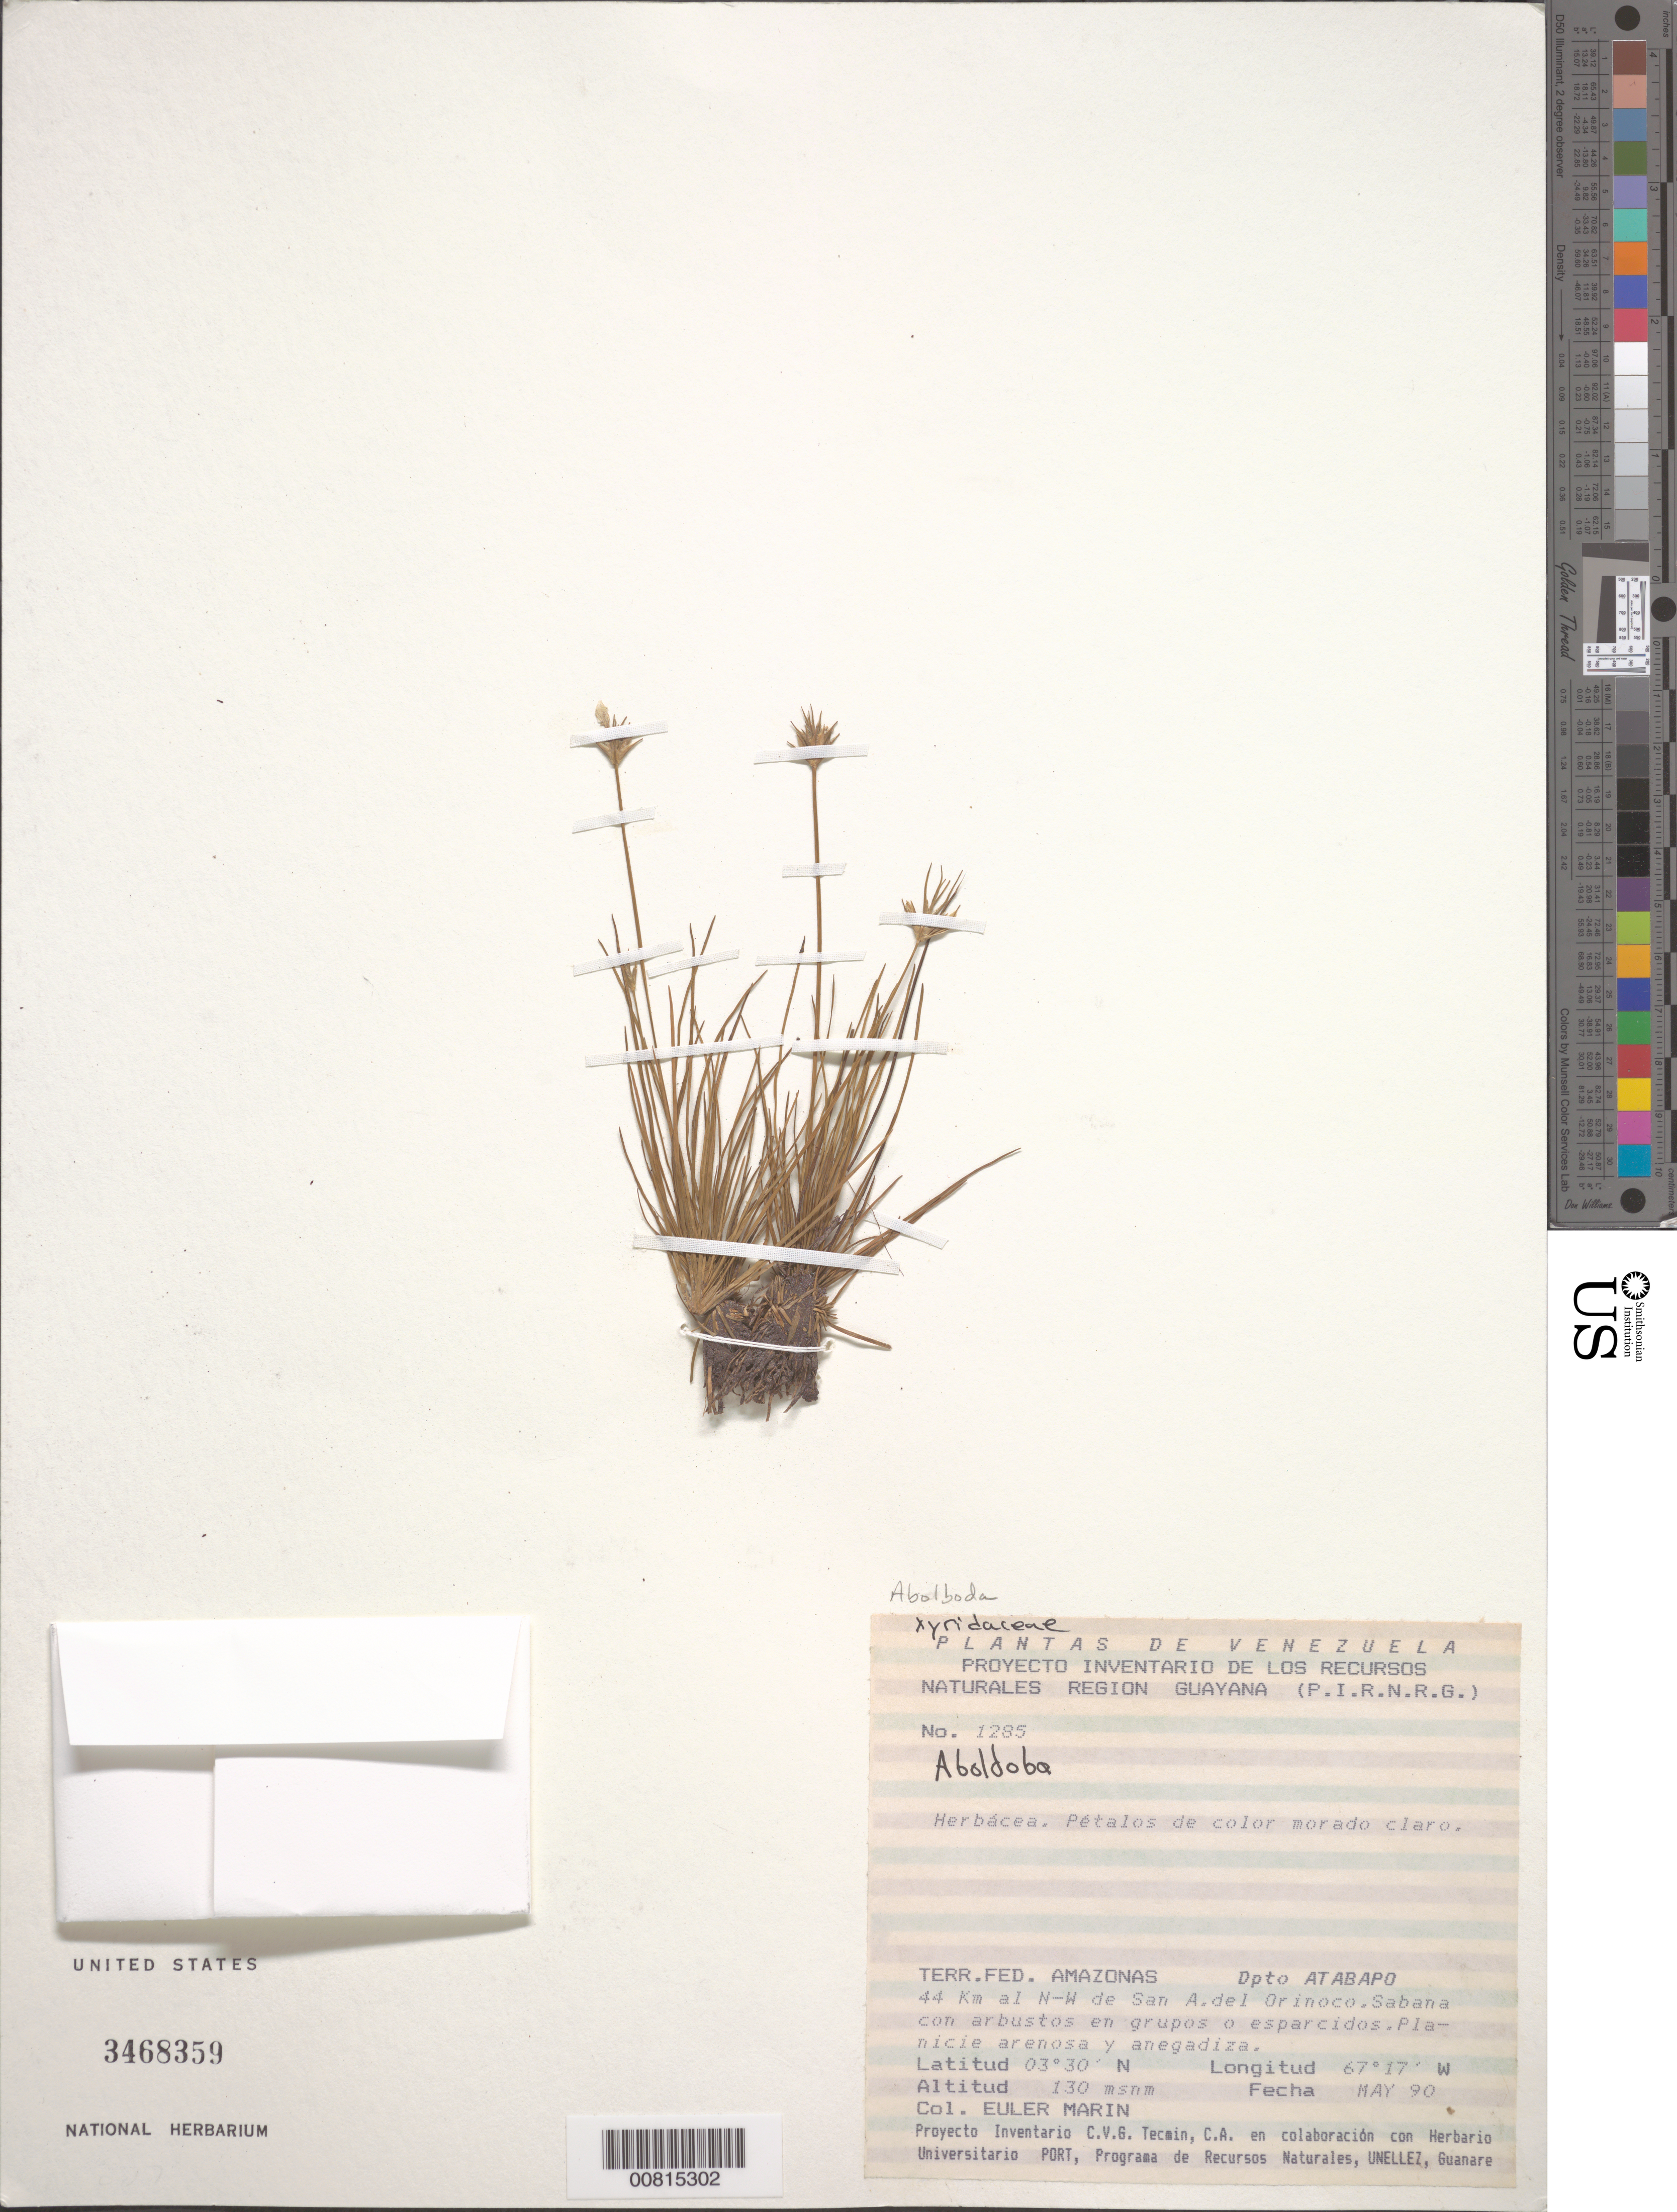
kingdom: Plantae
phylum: Tracheophyta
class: Liliopsida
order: Poales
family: Xyridaceae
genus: Abolboda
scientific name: Abolboda sp.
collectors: E. Marin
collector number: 1285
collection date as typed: May-90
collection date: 1990-05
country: Venezuela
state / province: Amazonas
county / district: Atabapo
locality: San Antonio del Orinoco, 44 km al NW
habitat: Sabana con arbustos en grupos o esparcidos; planicie arenosa y anegadiza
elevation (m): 130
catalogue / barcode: US 3468359